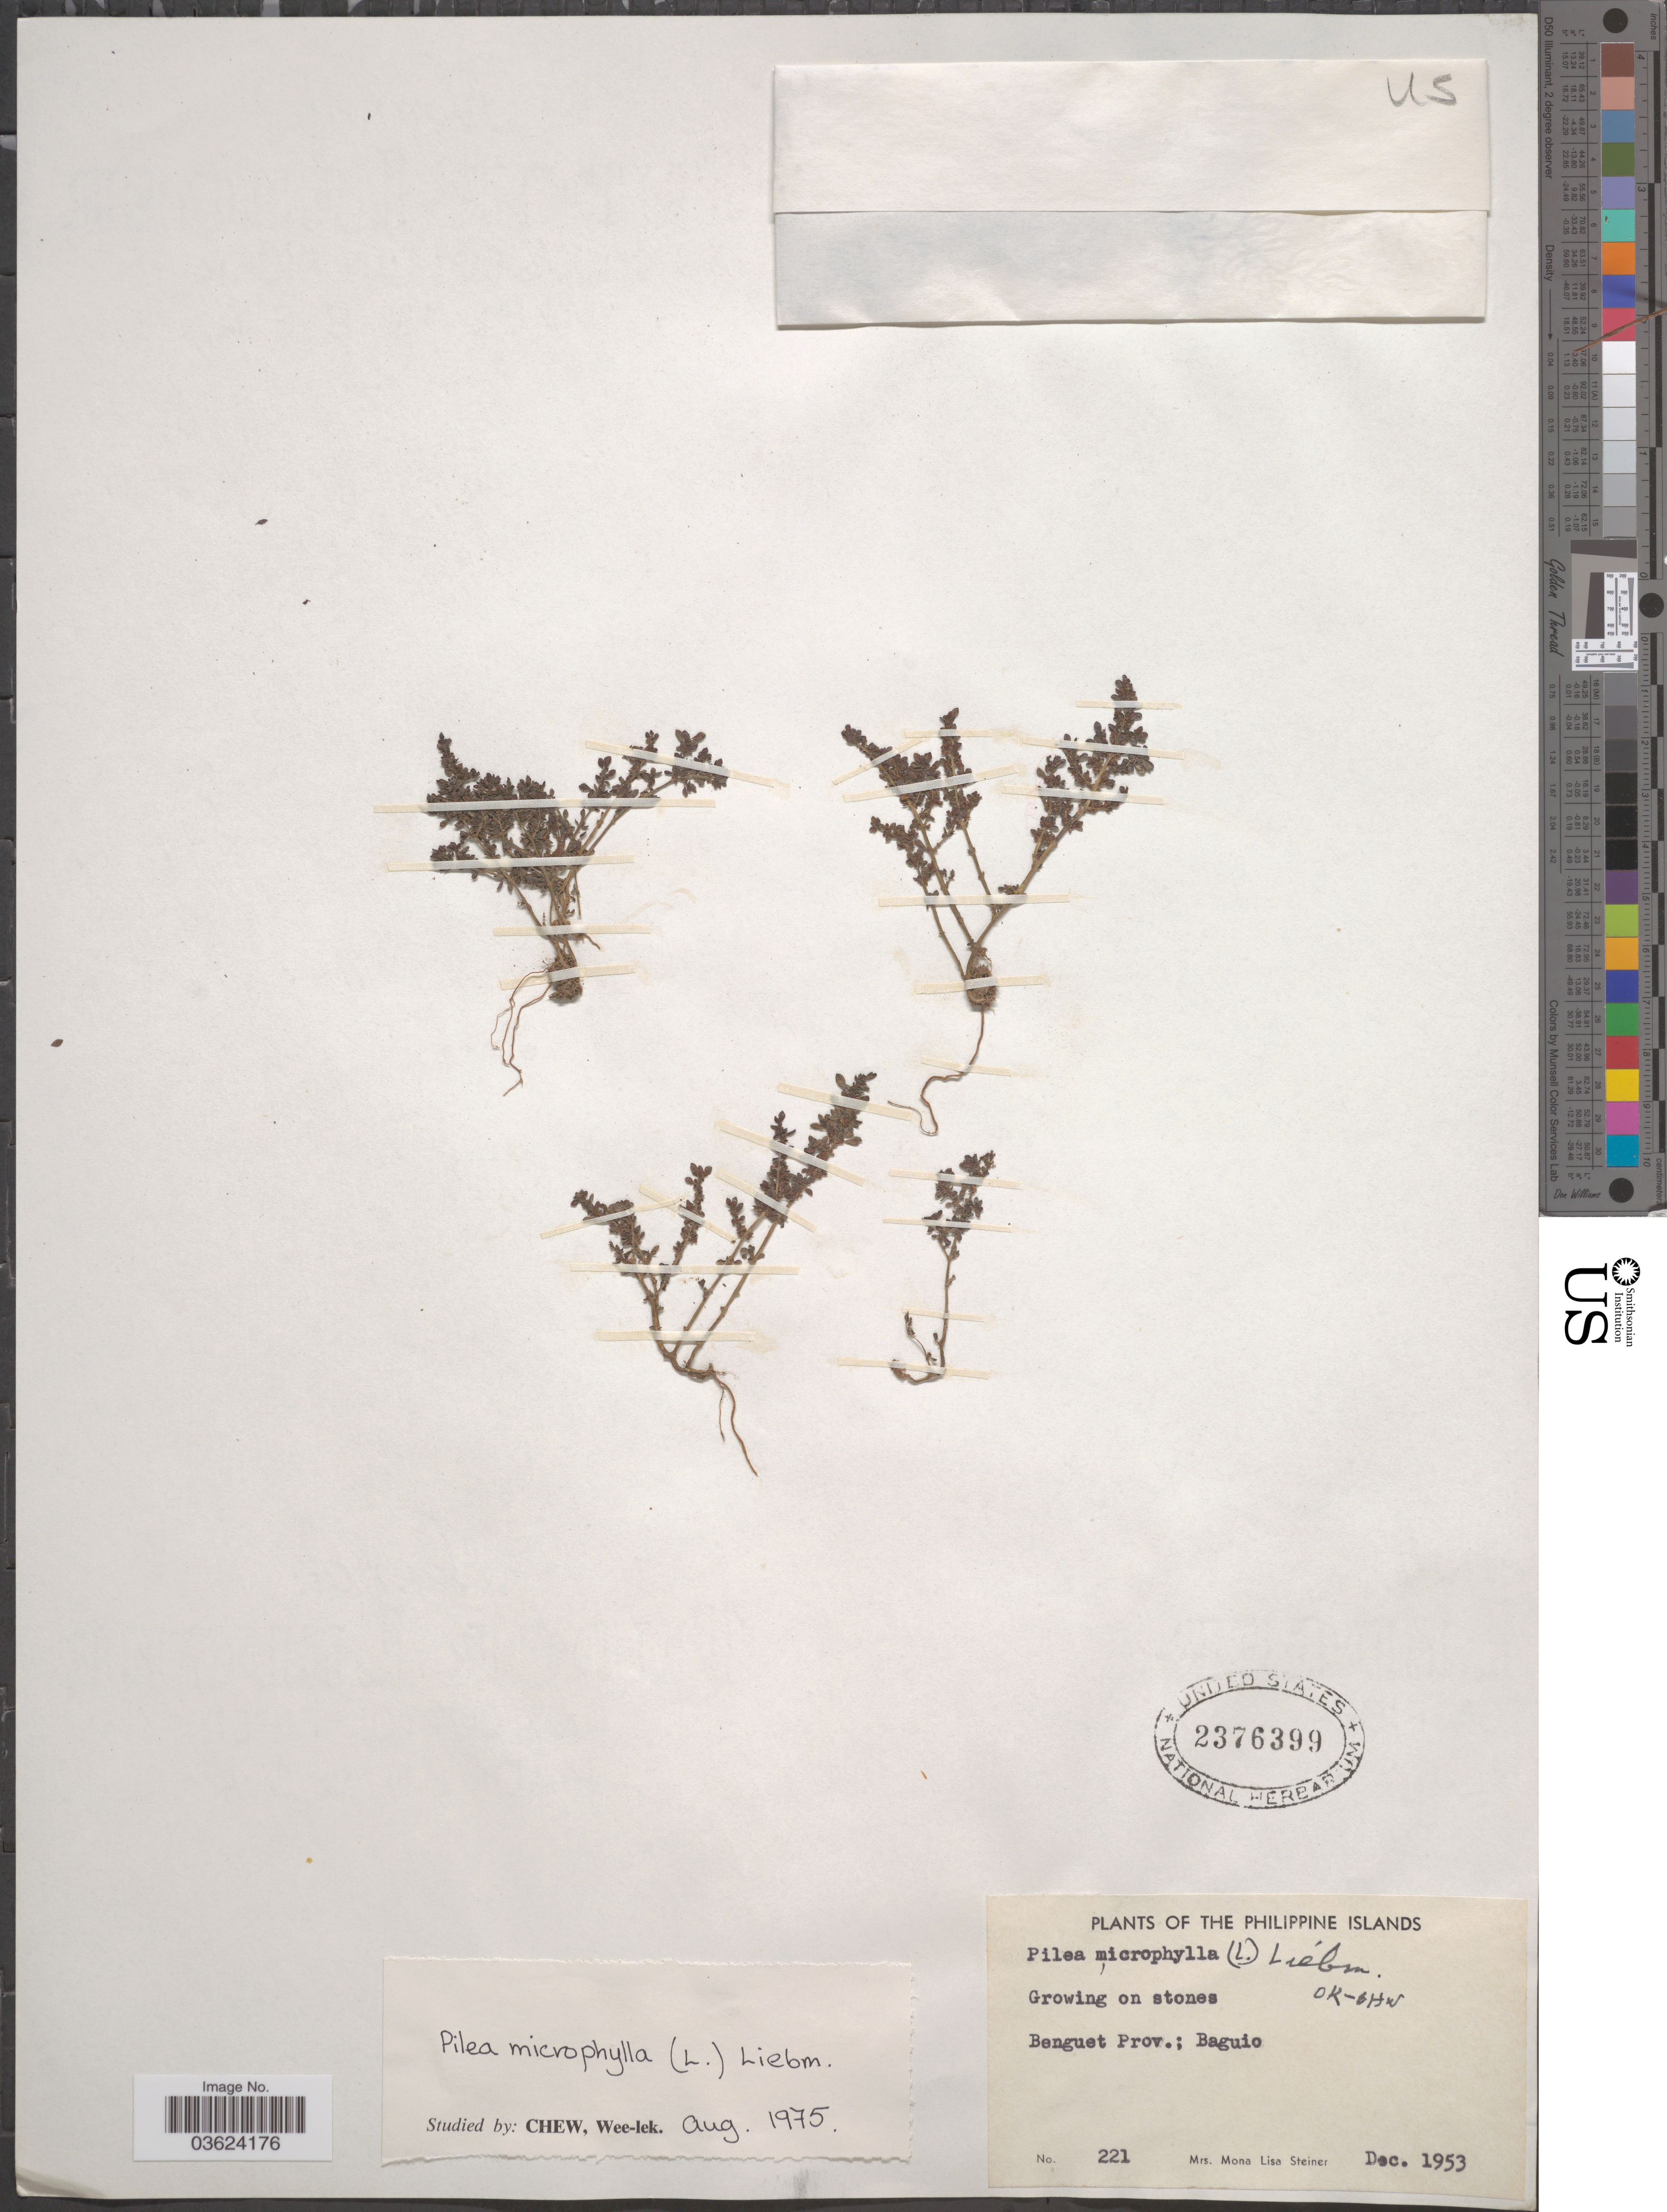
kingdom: Plantae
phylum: Tracheophyta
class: Magnoliopsida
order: Rosales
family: Urticaceae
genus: Pilea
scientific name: Pilea microphylla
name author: (L.) Liebm.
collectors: M. Steiner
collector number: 221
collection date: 1953-12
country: Philippines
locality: Philippine Islands. Benguet Prov.; Baguio.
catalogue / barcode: US 2376399